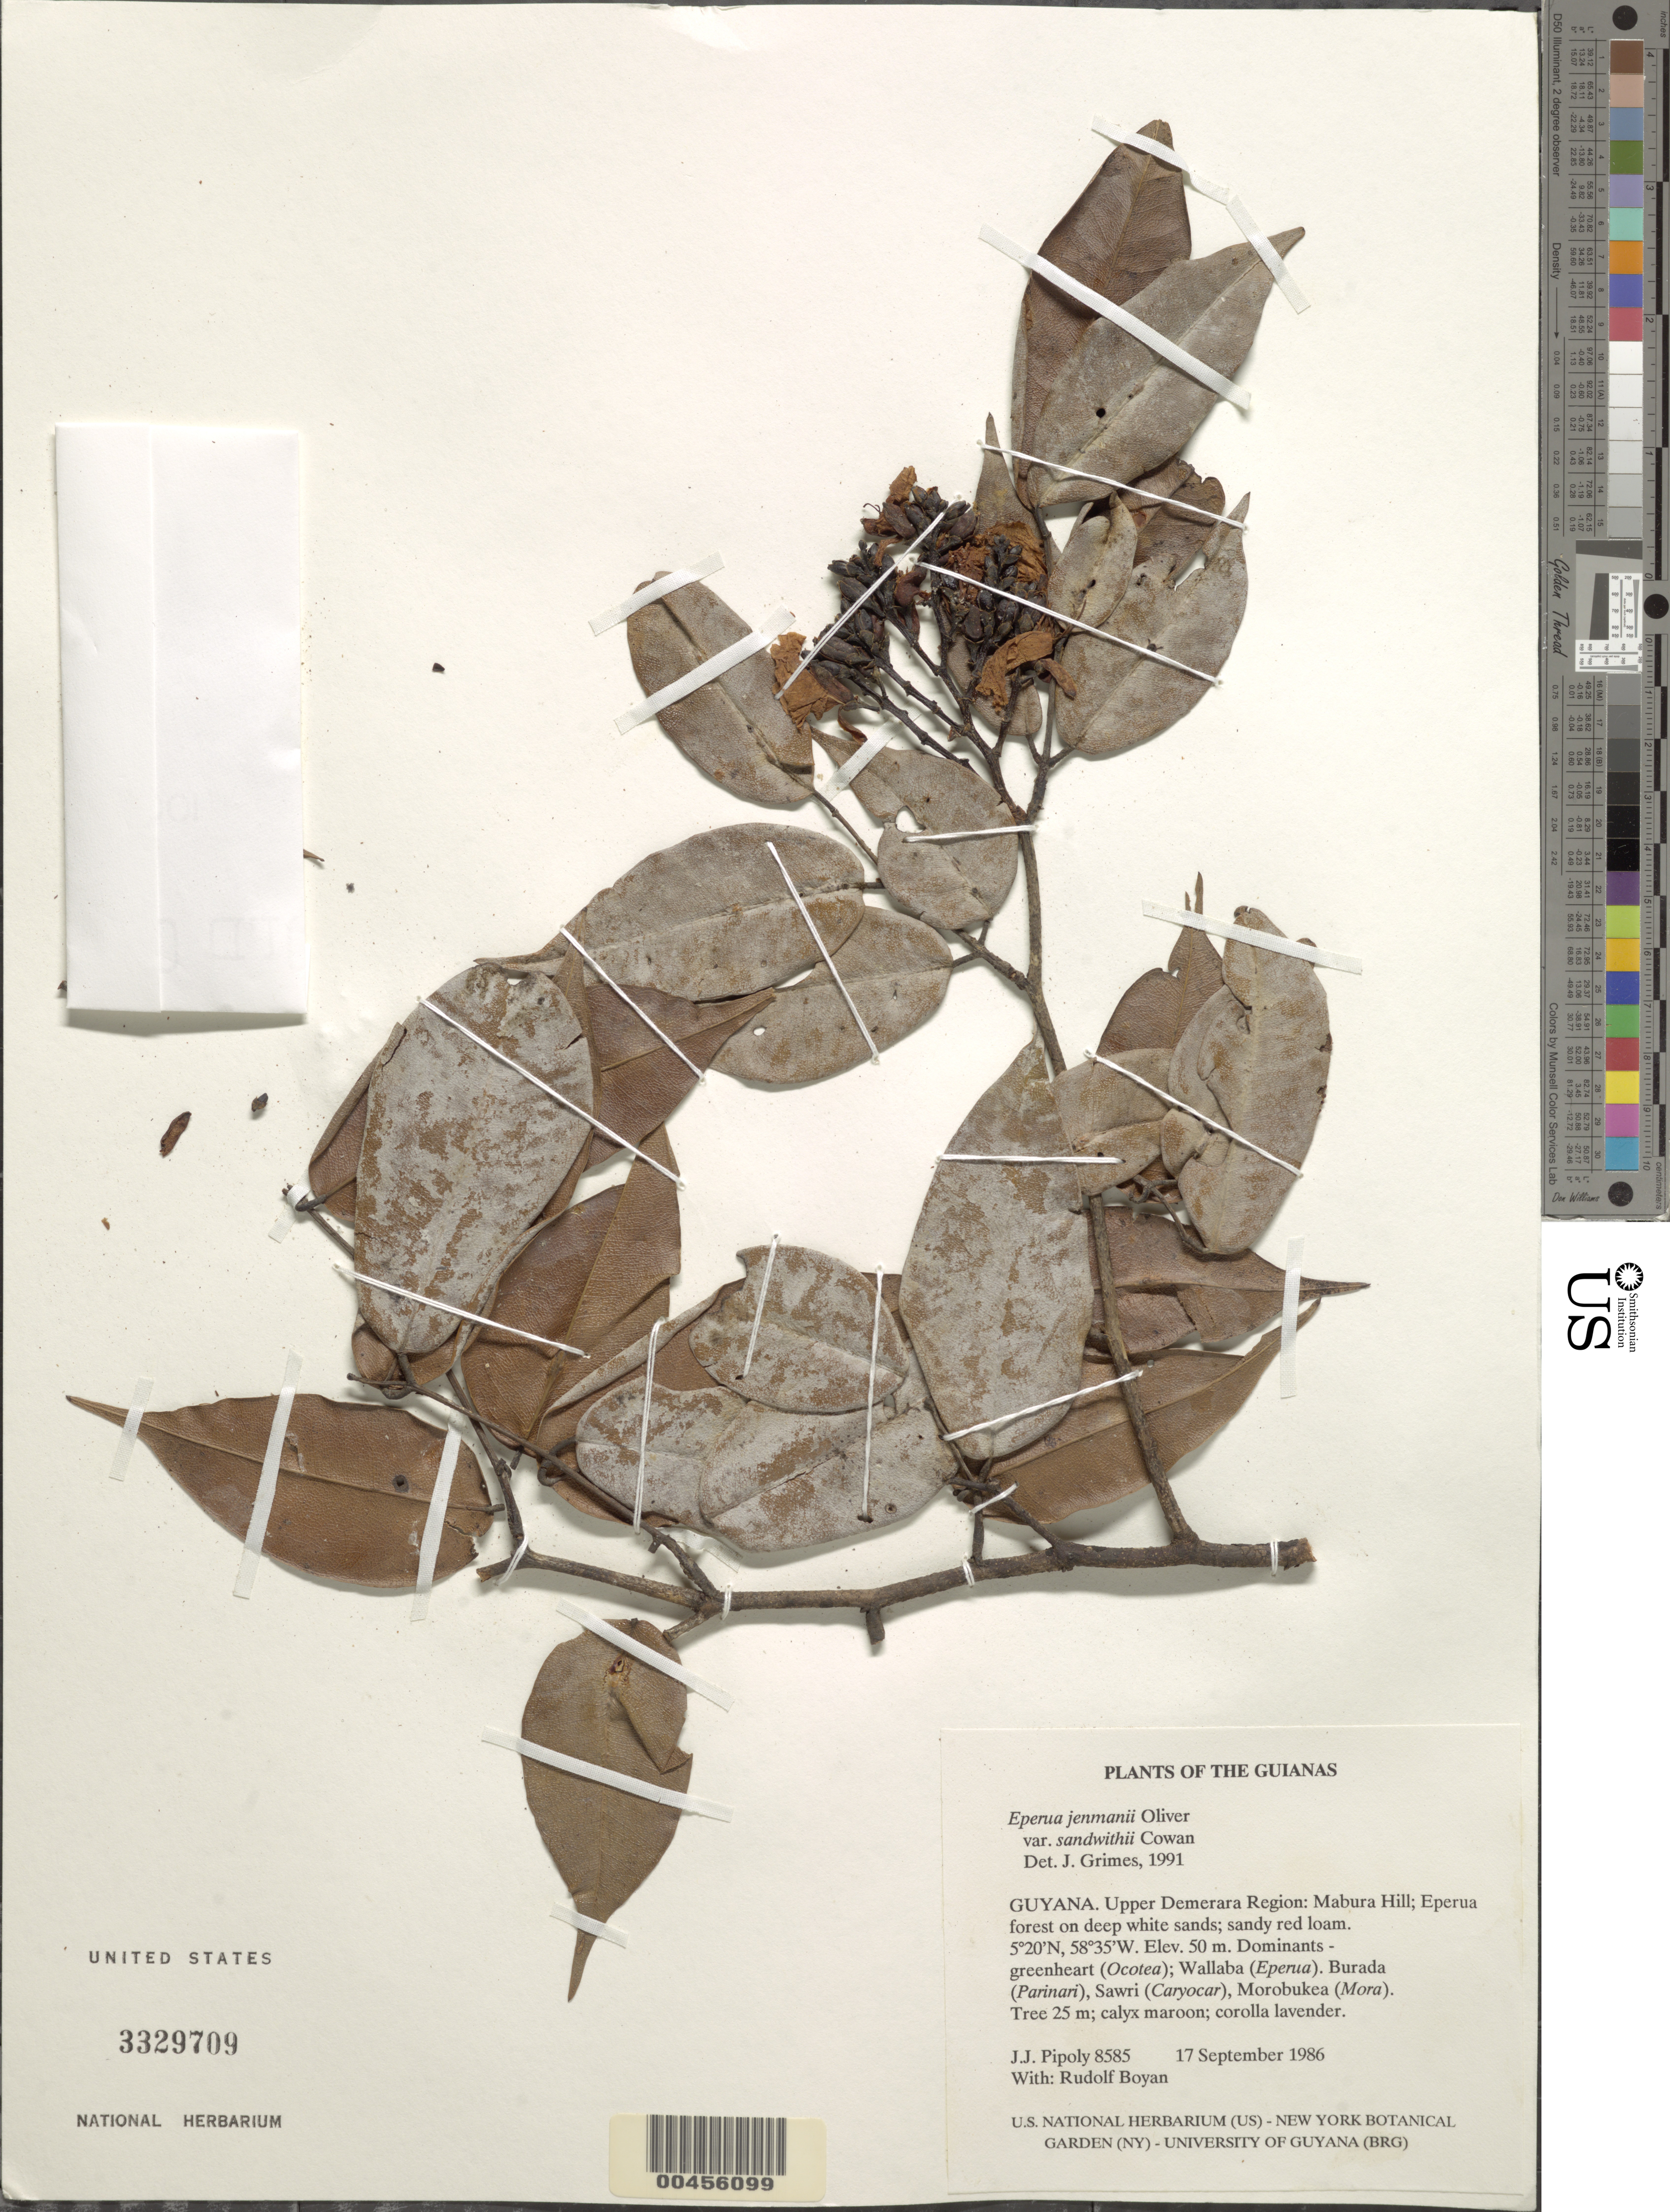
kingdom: Plantae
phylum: Tracheophyta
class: Magnoliopsida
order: Fabales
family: Fabaceae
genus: Eperua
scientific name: Eperua jenmanii subsp. sandwithii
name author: R.S. Cowan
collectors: J. J. Pipoly & R. Boyan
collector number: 8585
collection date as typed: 17 September 1986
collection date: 1986-09-17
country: Guyana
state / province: U. Demerara-Berbice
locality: Mabura Hill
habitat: Eperua forest on deep white sands; sandy red loam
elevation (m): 50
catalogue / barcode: US 3329709